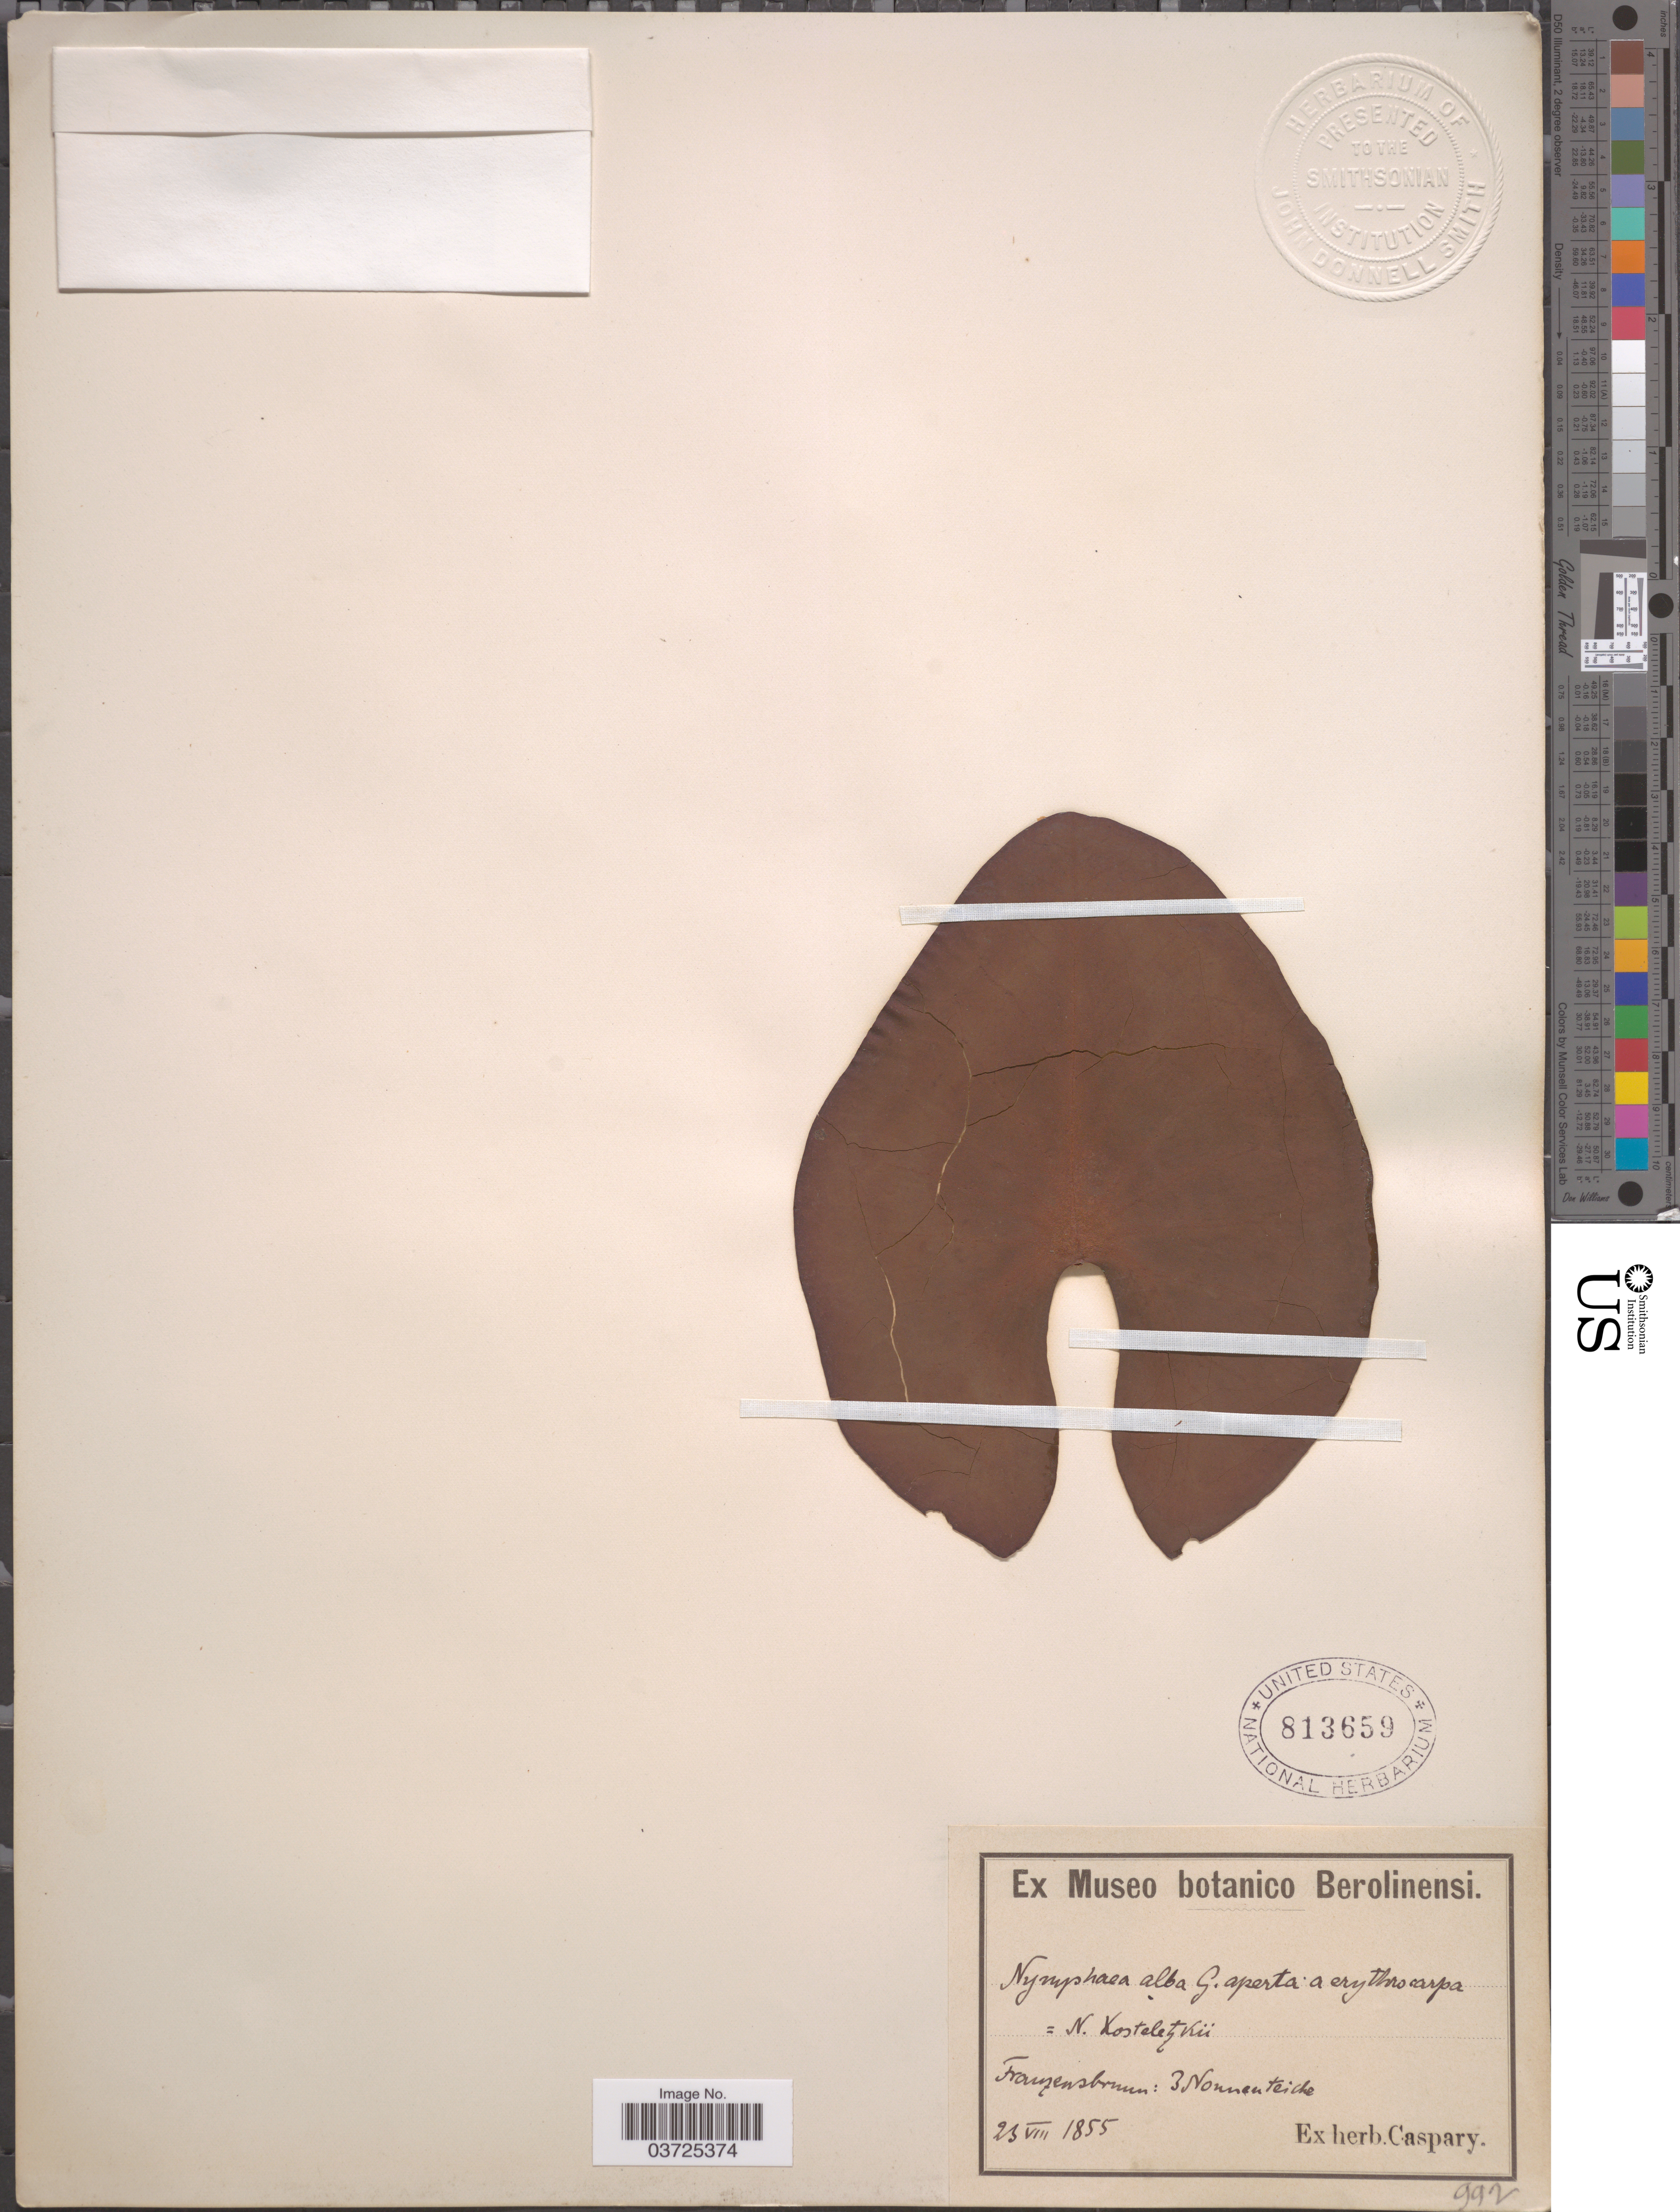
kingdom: Plantae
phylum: Tracheophyta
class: Magnoliopsida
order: Nymphaeales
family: Nymphaeaceae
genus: Nymphaea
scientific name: Nymphaea alba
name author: L.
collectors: Ex herb. Caspary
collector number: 992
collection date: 1855-08-23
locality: Franzensbruun: E. Nonnenteiche. [interpreted]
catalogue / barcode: US 813659